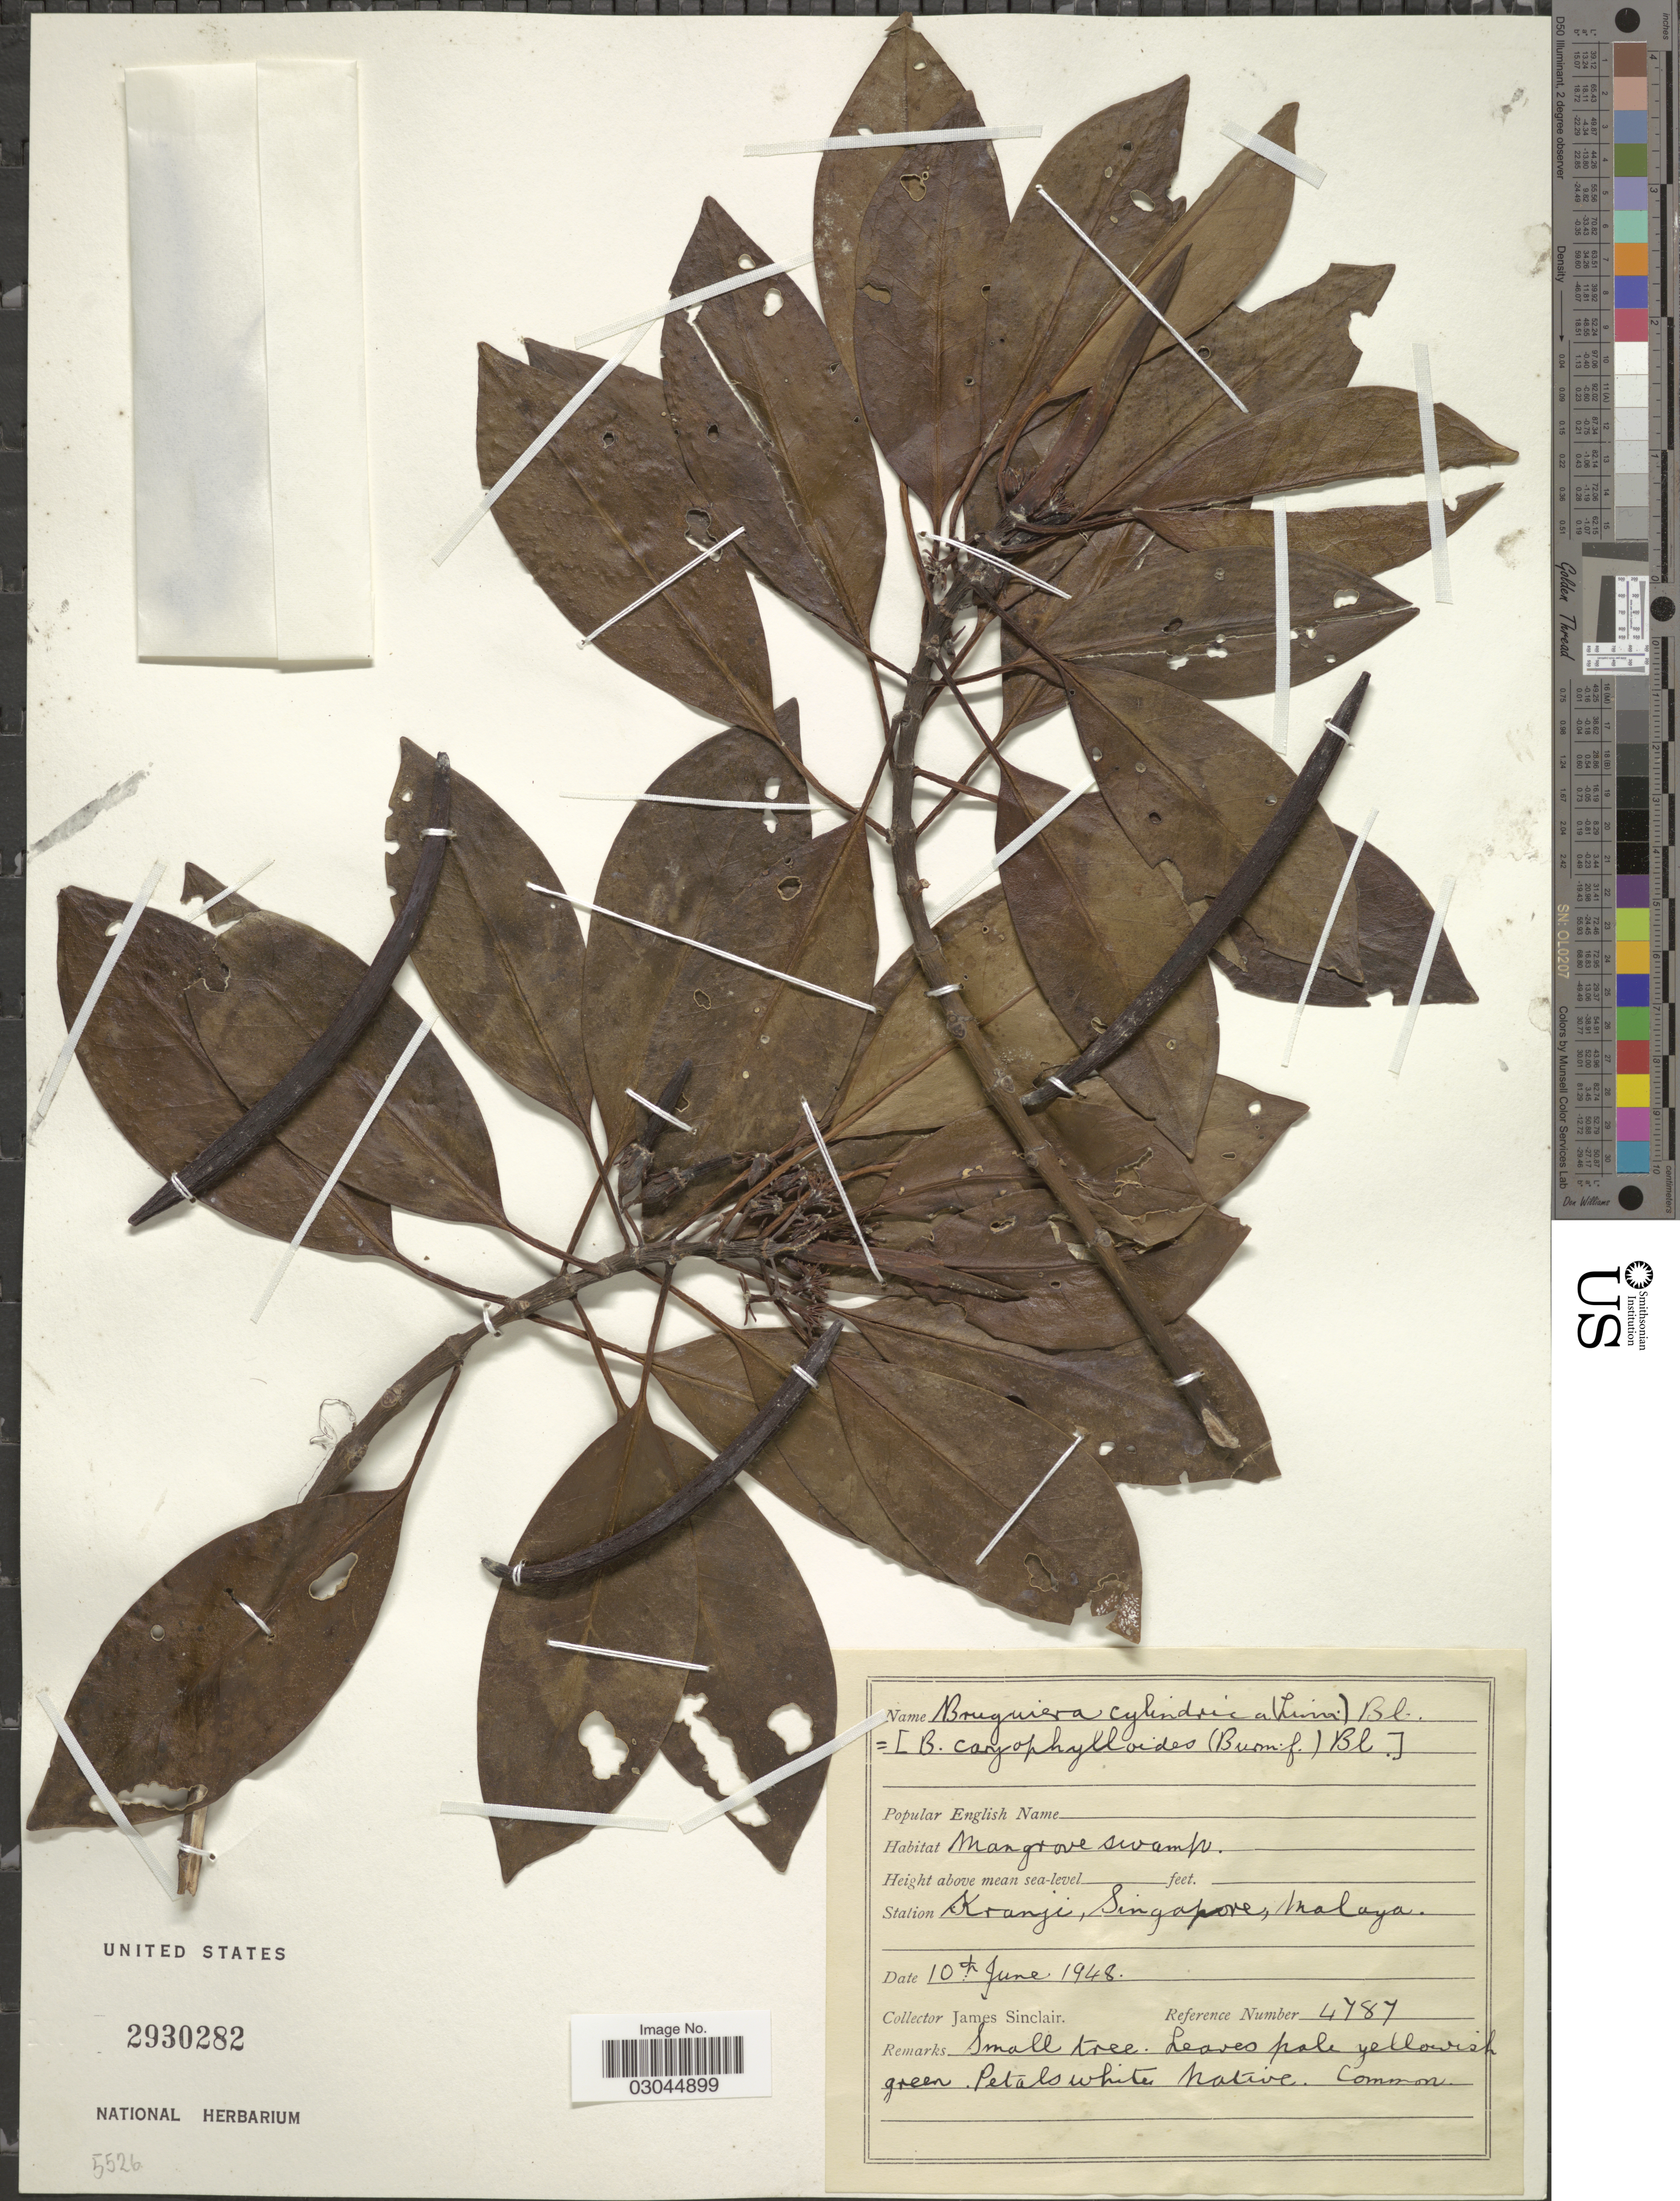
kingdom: Plantae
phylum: Tracheophyta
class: Magnoliopsida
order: Malpighiales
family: Rhizophoraceae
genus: Bruguiera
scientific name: Bruguiera cylindrica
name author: (L.) Blume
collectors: J. Sinclair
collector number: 4787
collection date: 1948-06-10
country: Singapore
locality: Station Kranji, Malaya.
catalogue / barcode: US 2930282